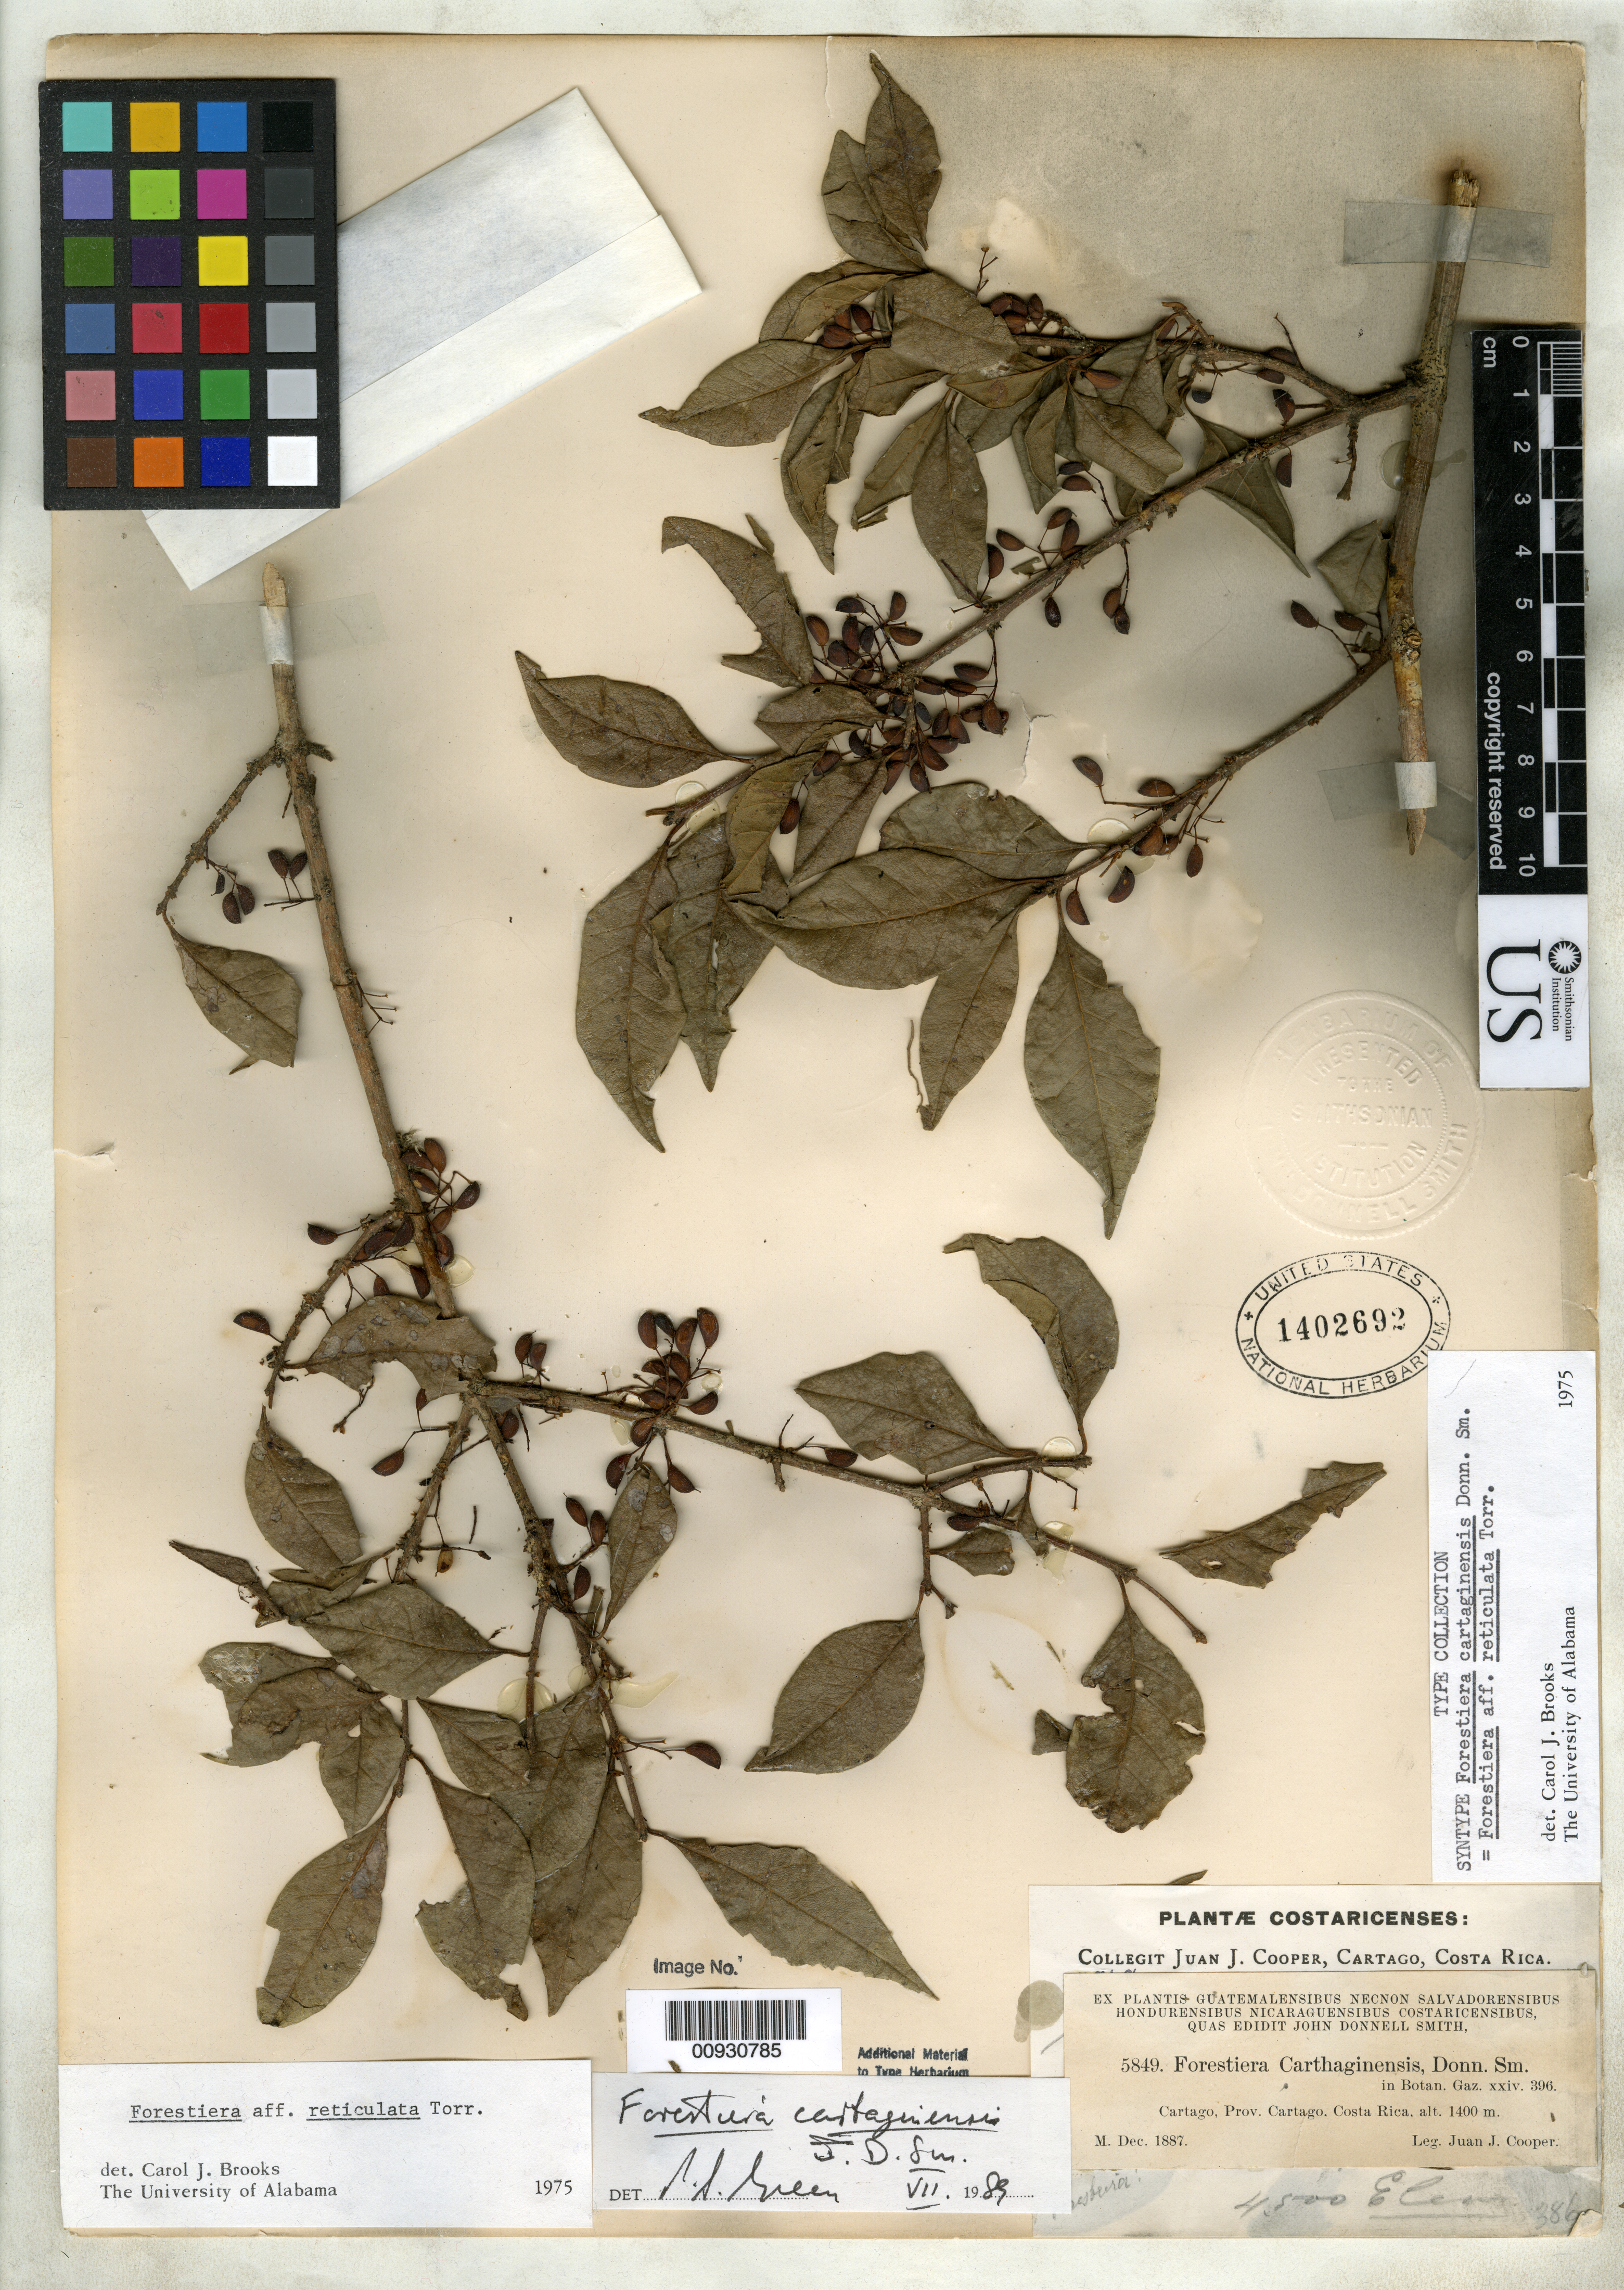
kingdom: Plantae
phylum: Tracheophyta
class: Magnoliopsida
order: Lamiales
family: Oleaceae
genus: Forestiera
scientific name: Forestiera cartaginensis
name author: Donn. Sm.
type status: Syntype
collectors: J. J. Cooper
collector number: J.D.S. 5849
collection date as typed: Dec 1887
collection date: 1887-12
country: Costa Rica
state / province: Cartago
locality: Cartago.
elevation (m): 1400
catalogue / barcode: US 1402692